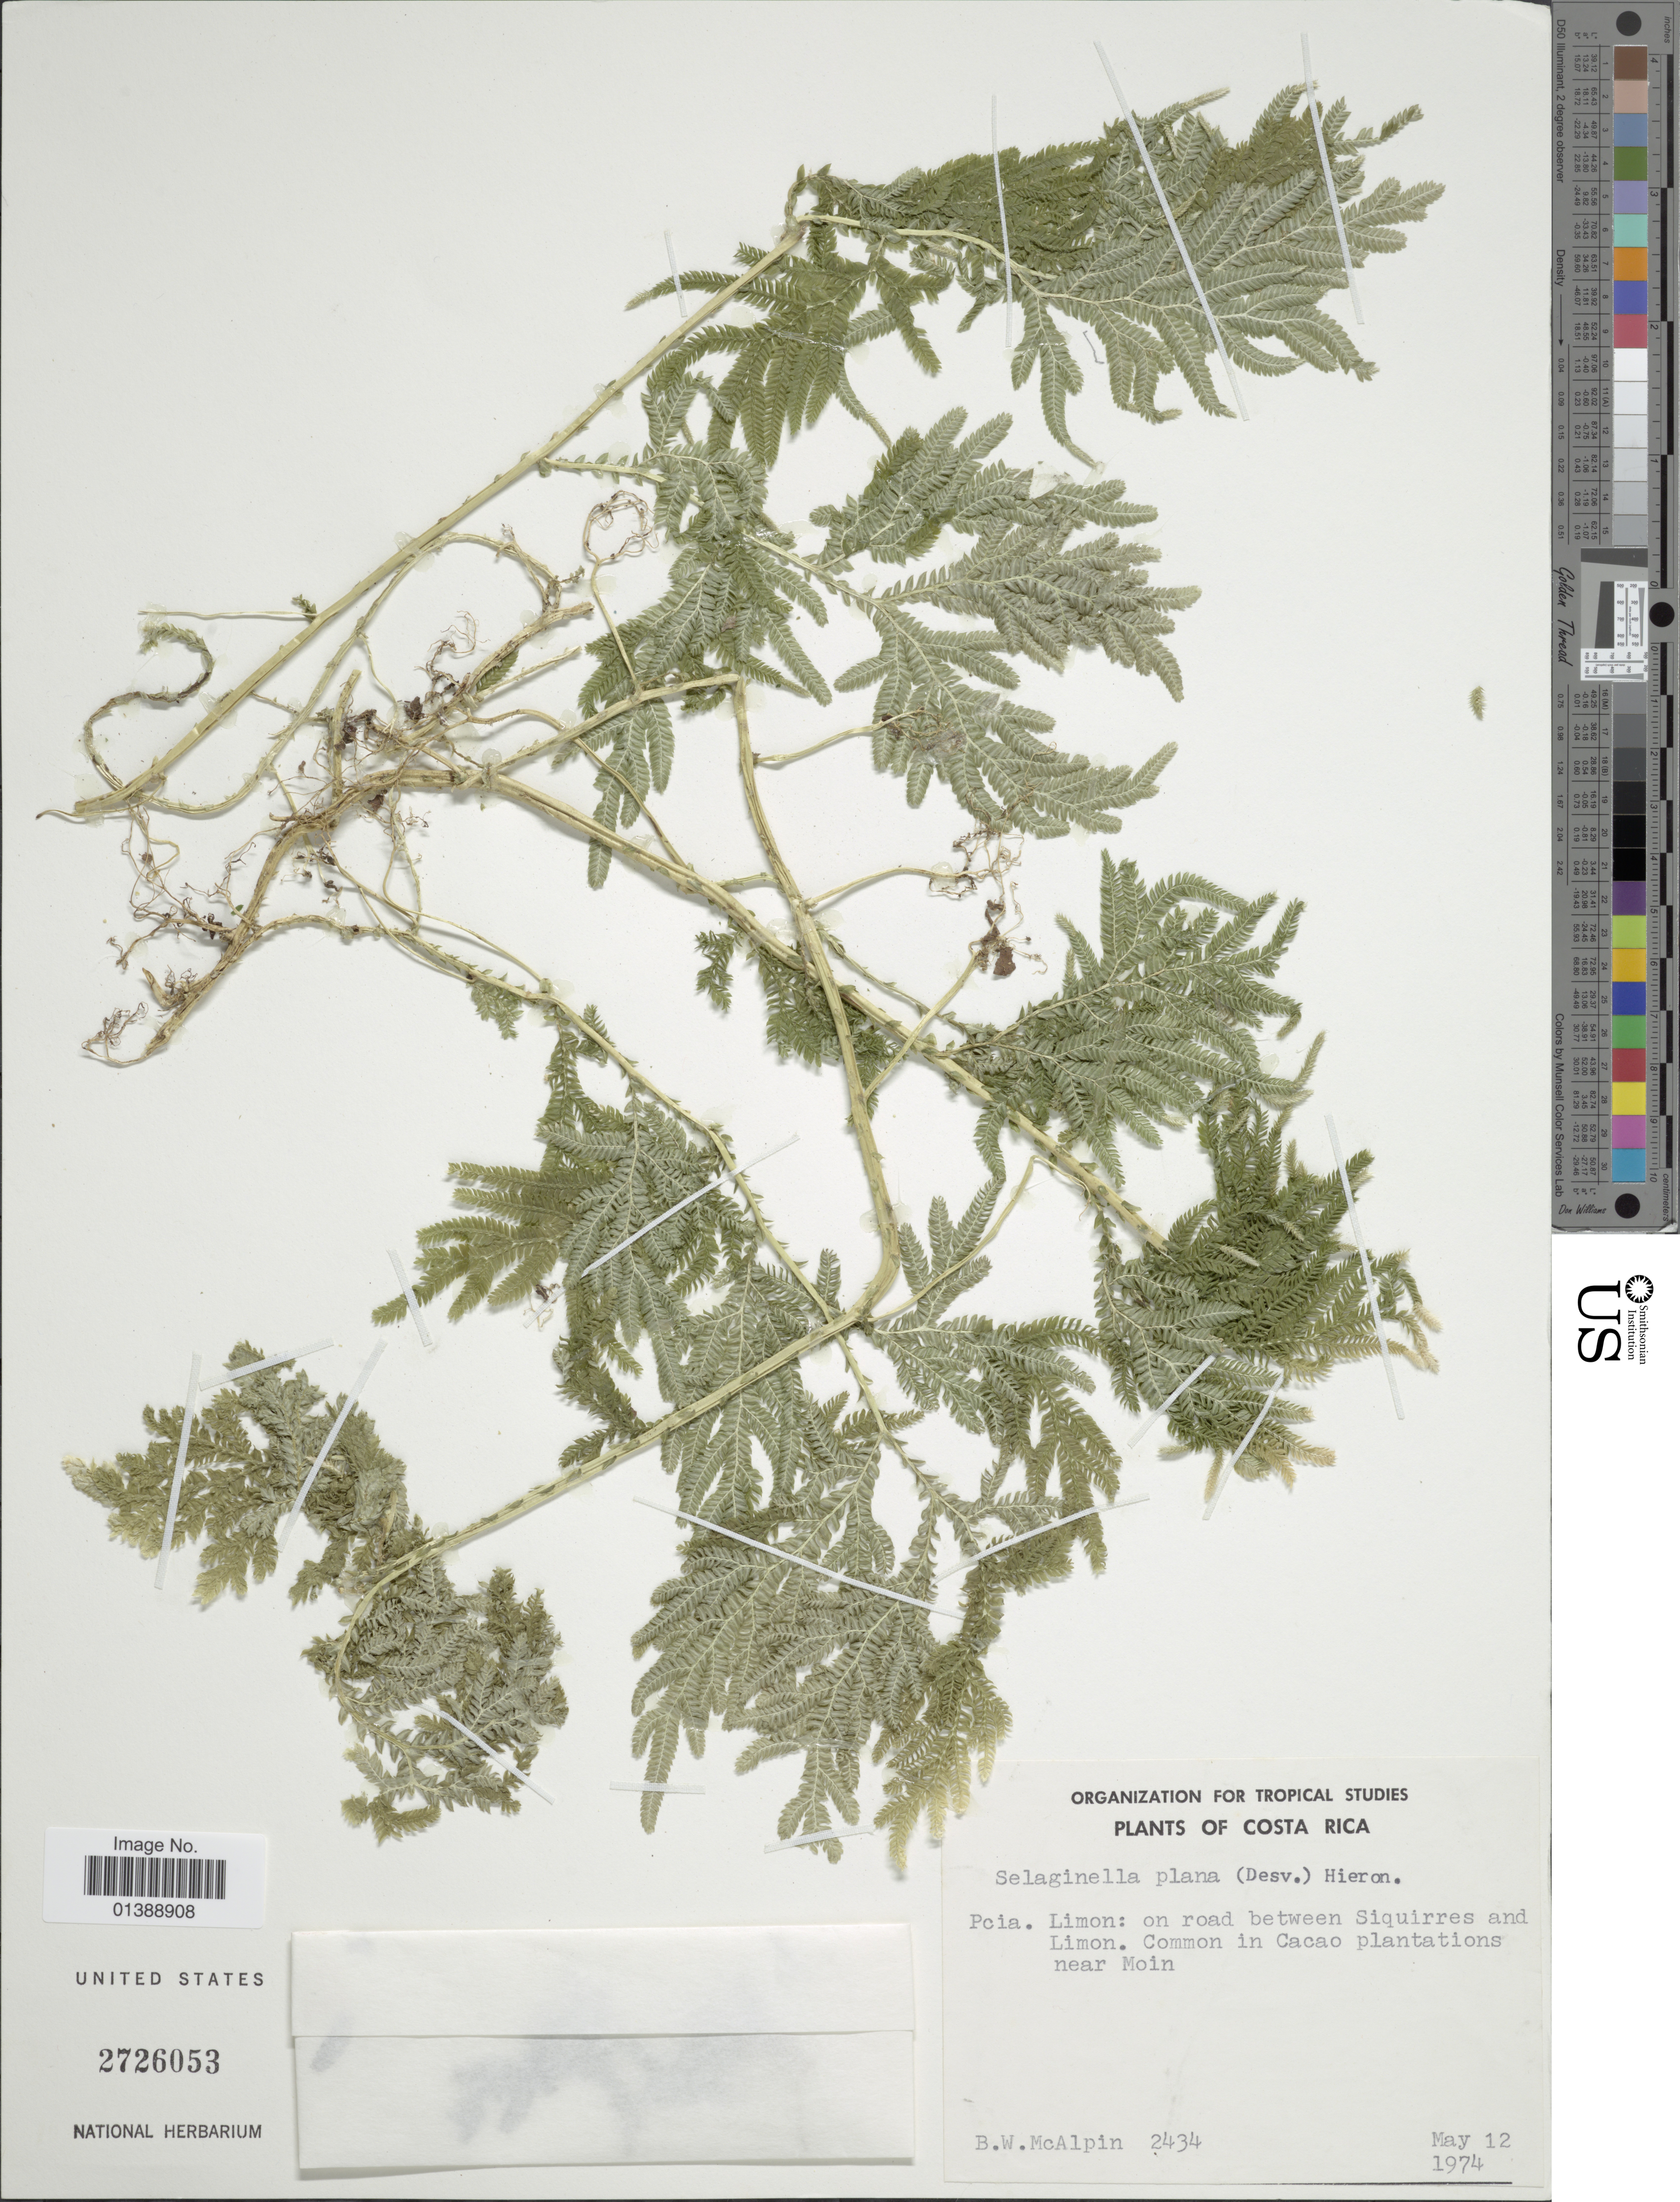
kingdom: Plantae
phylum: Tracheophyta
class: Lycopodiopsida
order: Selaginellales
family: Selaginellaceae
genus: Selaginella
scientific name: Selaginella plana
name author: (Desv. ex Poir.) Hieron.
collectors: B. W. McAlpin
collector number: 2434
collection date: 1974-05-12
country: Costa Rica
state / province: Limón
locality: On road between Siquirres and Limon. Common in Cacao plantation near Moin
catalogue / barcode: US 2726053